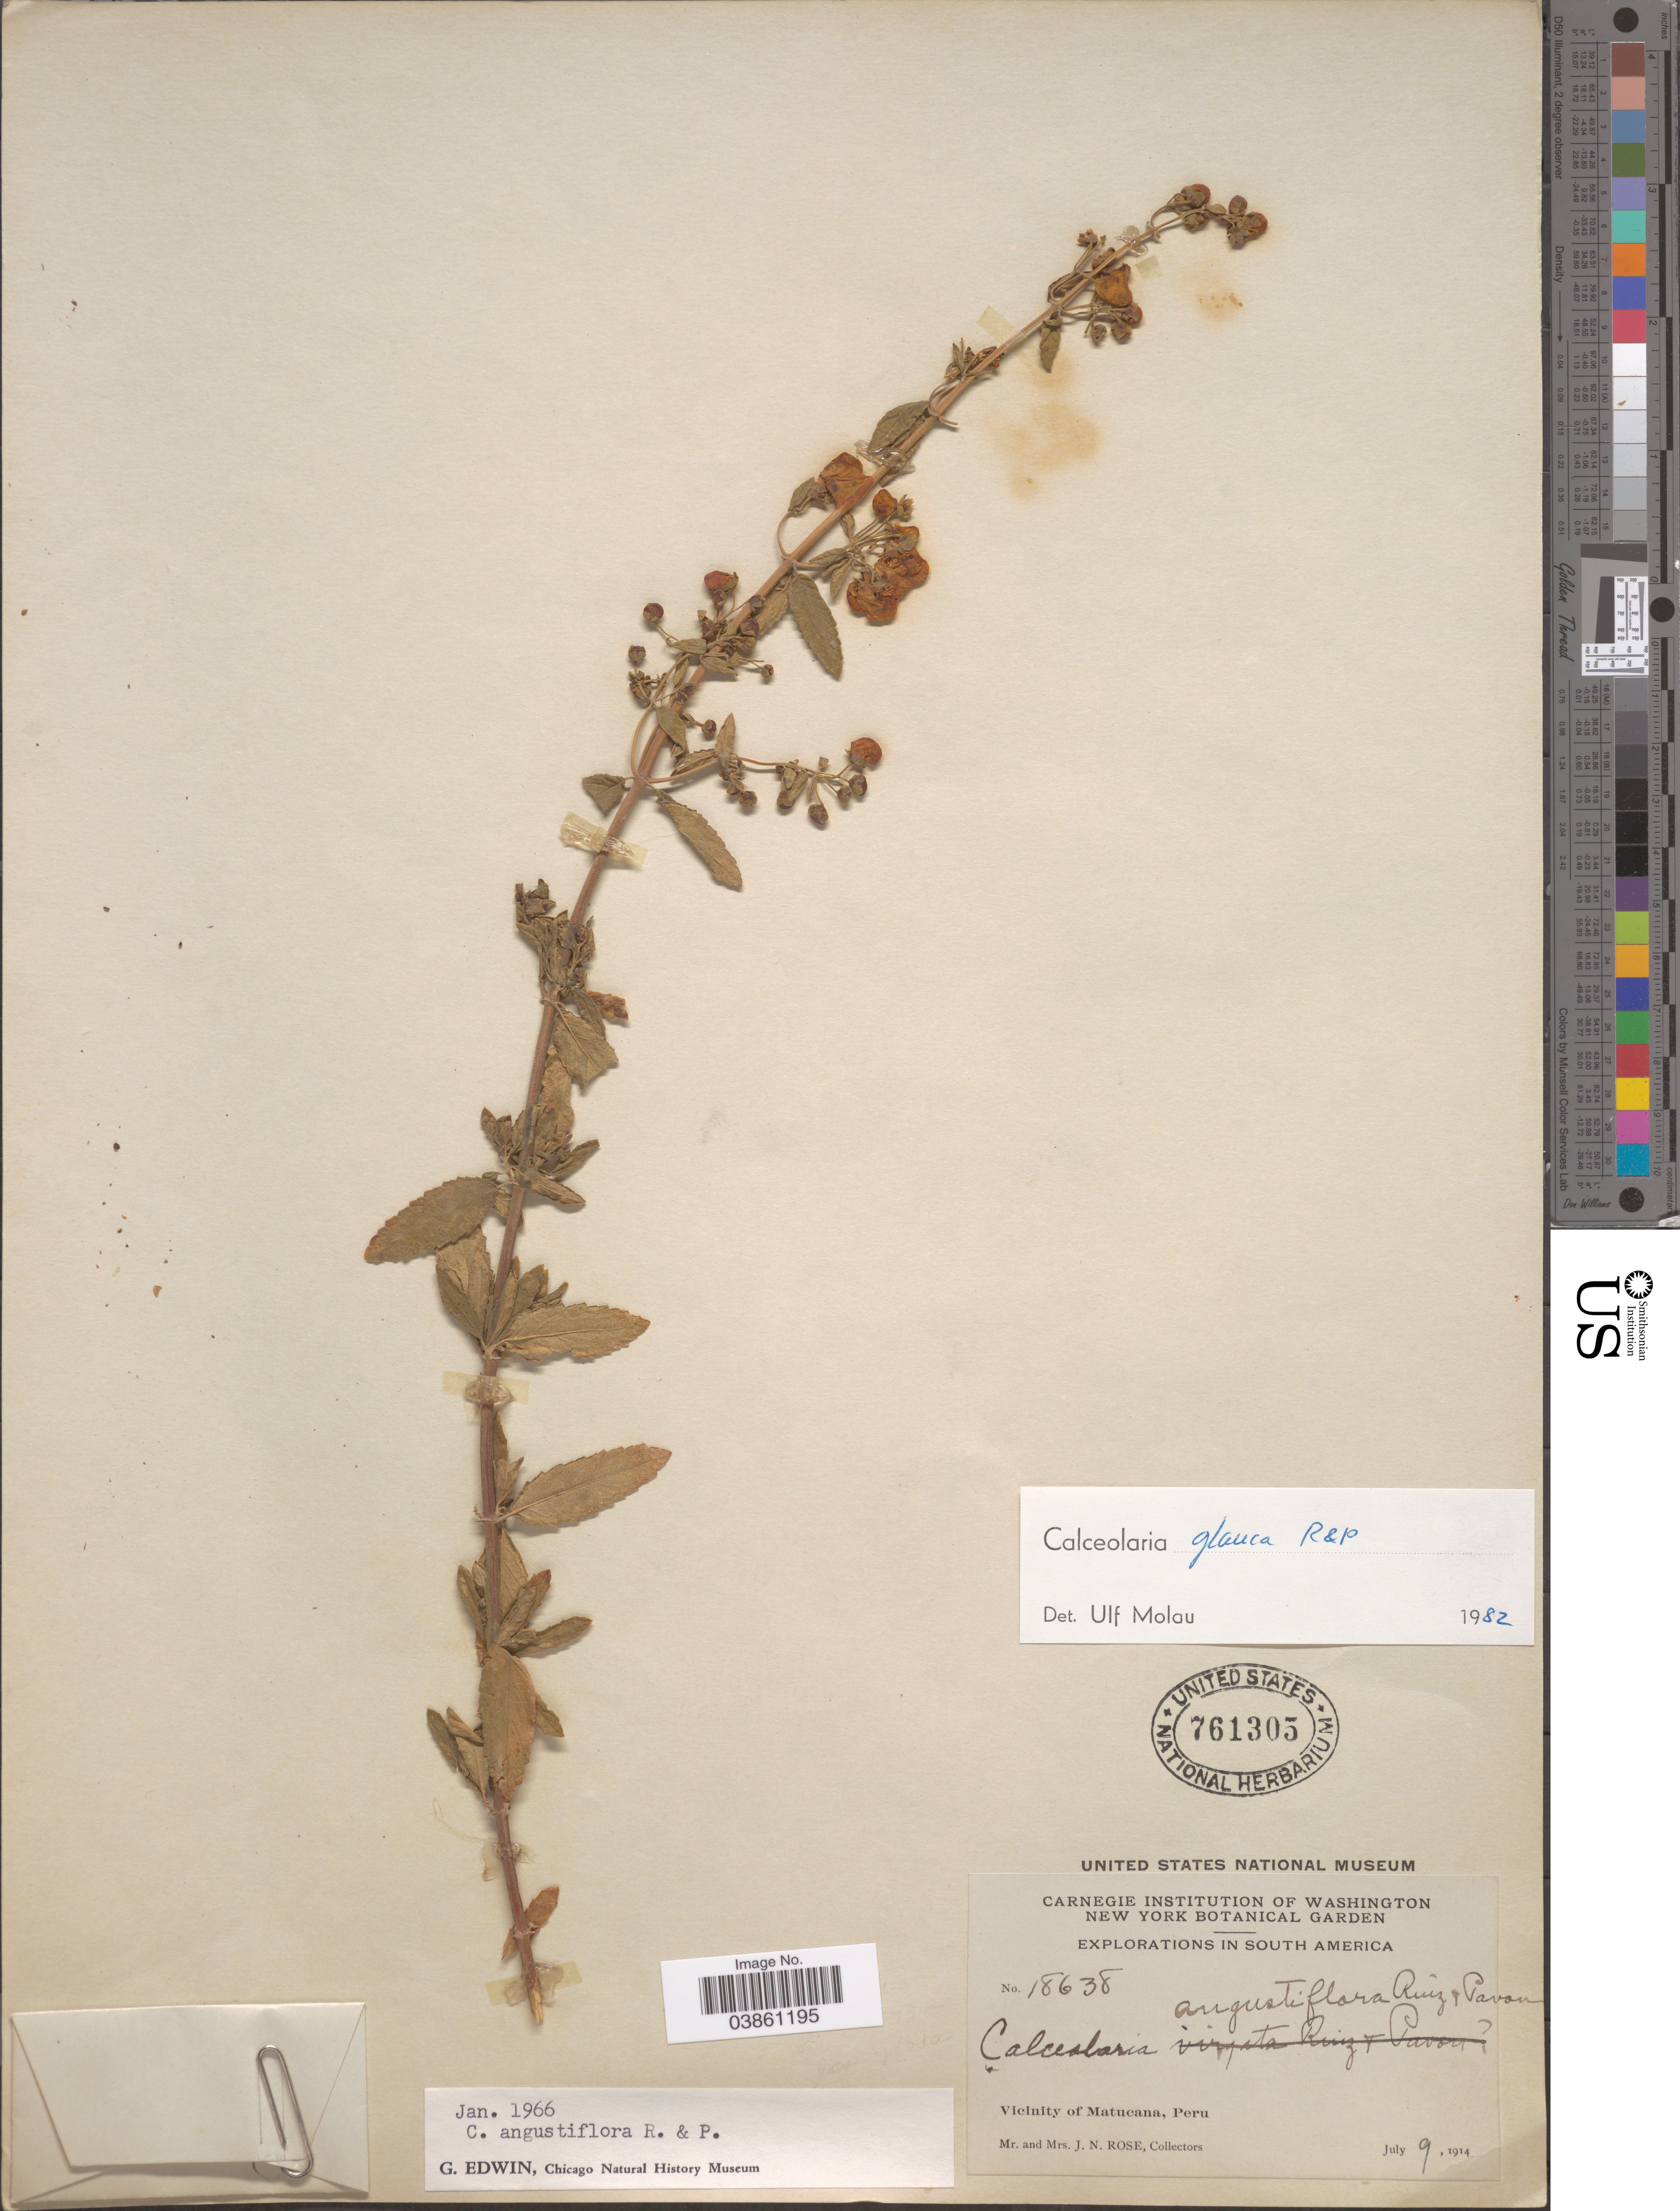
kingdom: Plantae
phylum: Tracheophyta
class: Magnoliopsida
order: Lamiales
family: Calceolariaceae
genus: Calceolaria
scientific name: Calceolaria glauca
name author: Ruiz & Pav.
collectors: J. N. Rose & L. B. Rose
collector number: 18638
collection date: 1914-07-09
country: Peru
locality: Vicinity of Matucana.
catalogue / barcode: US 761305